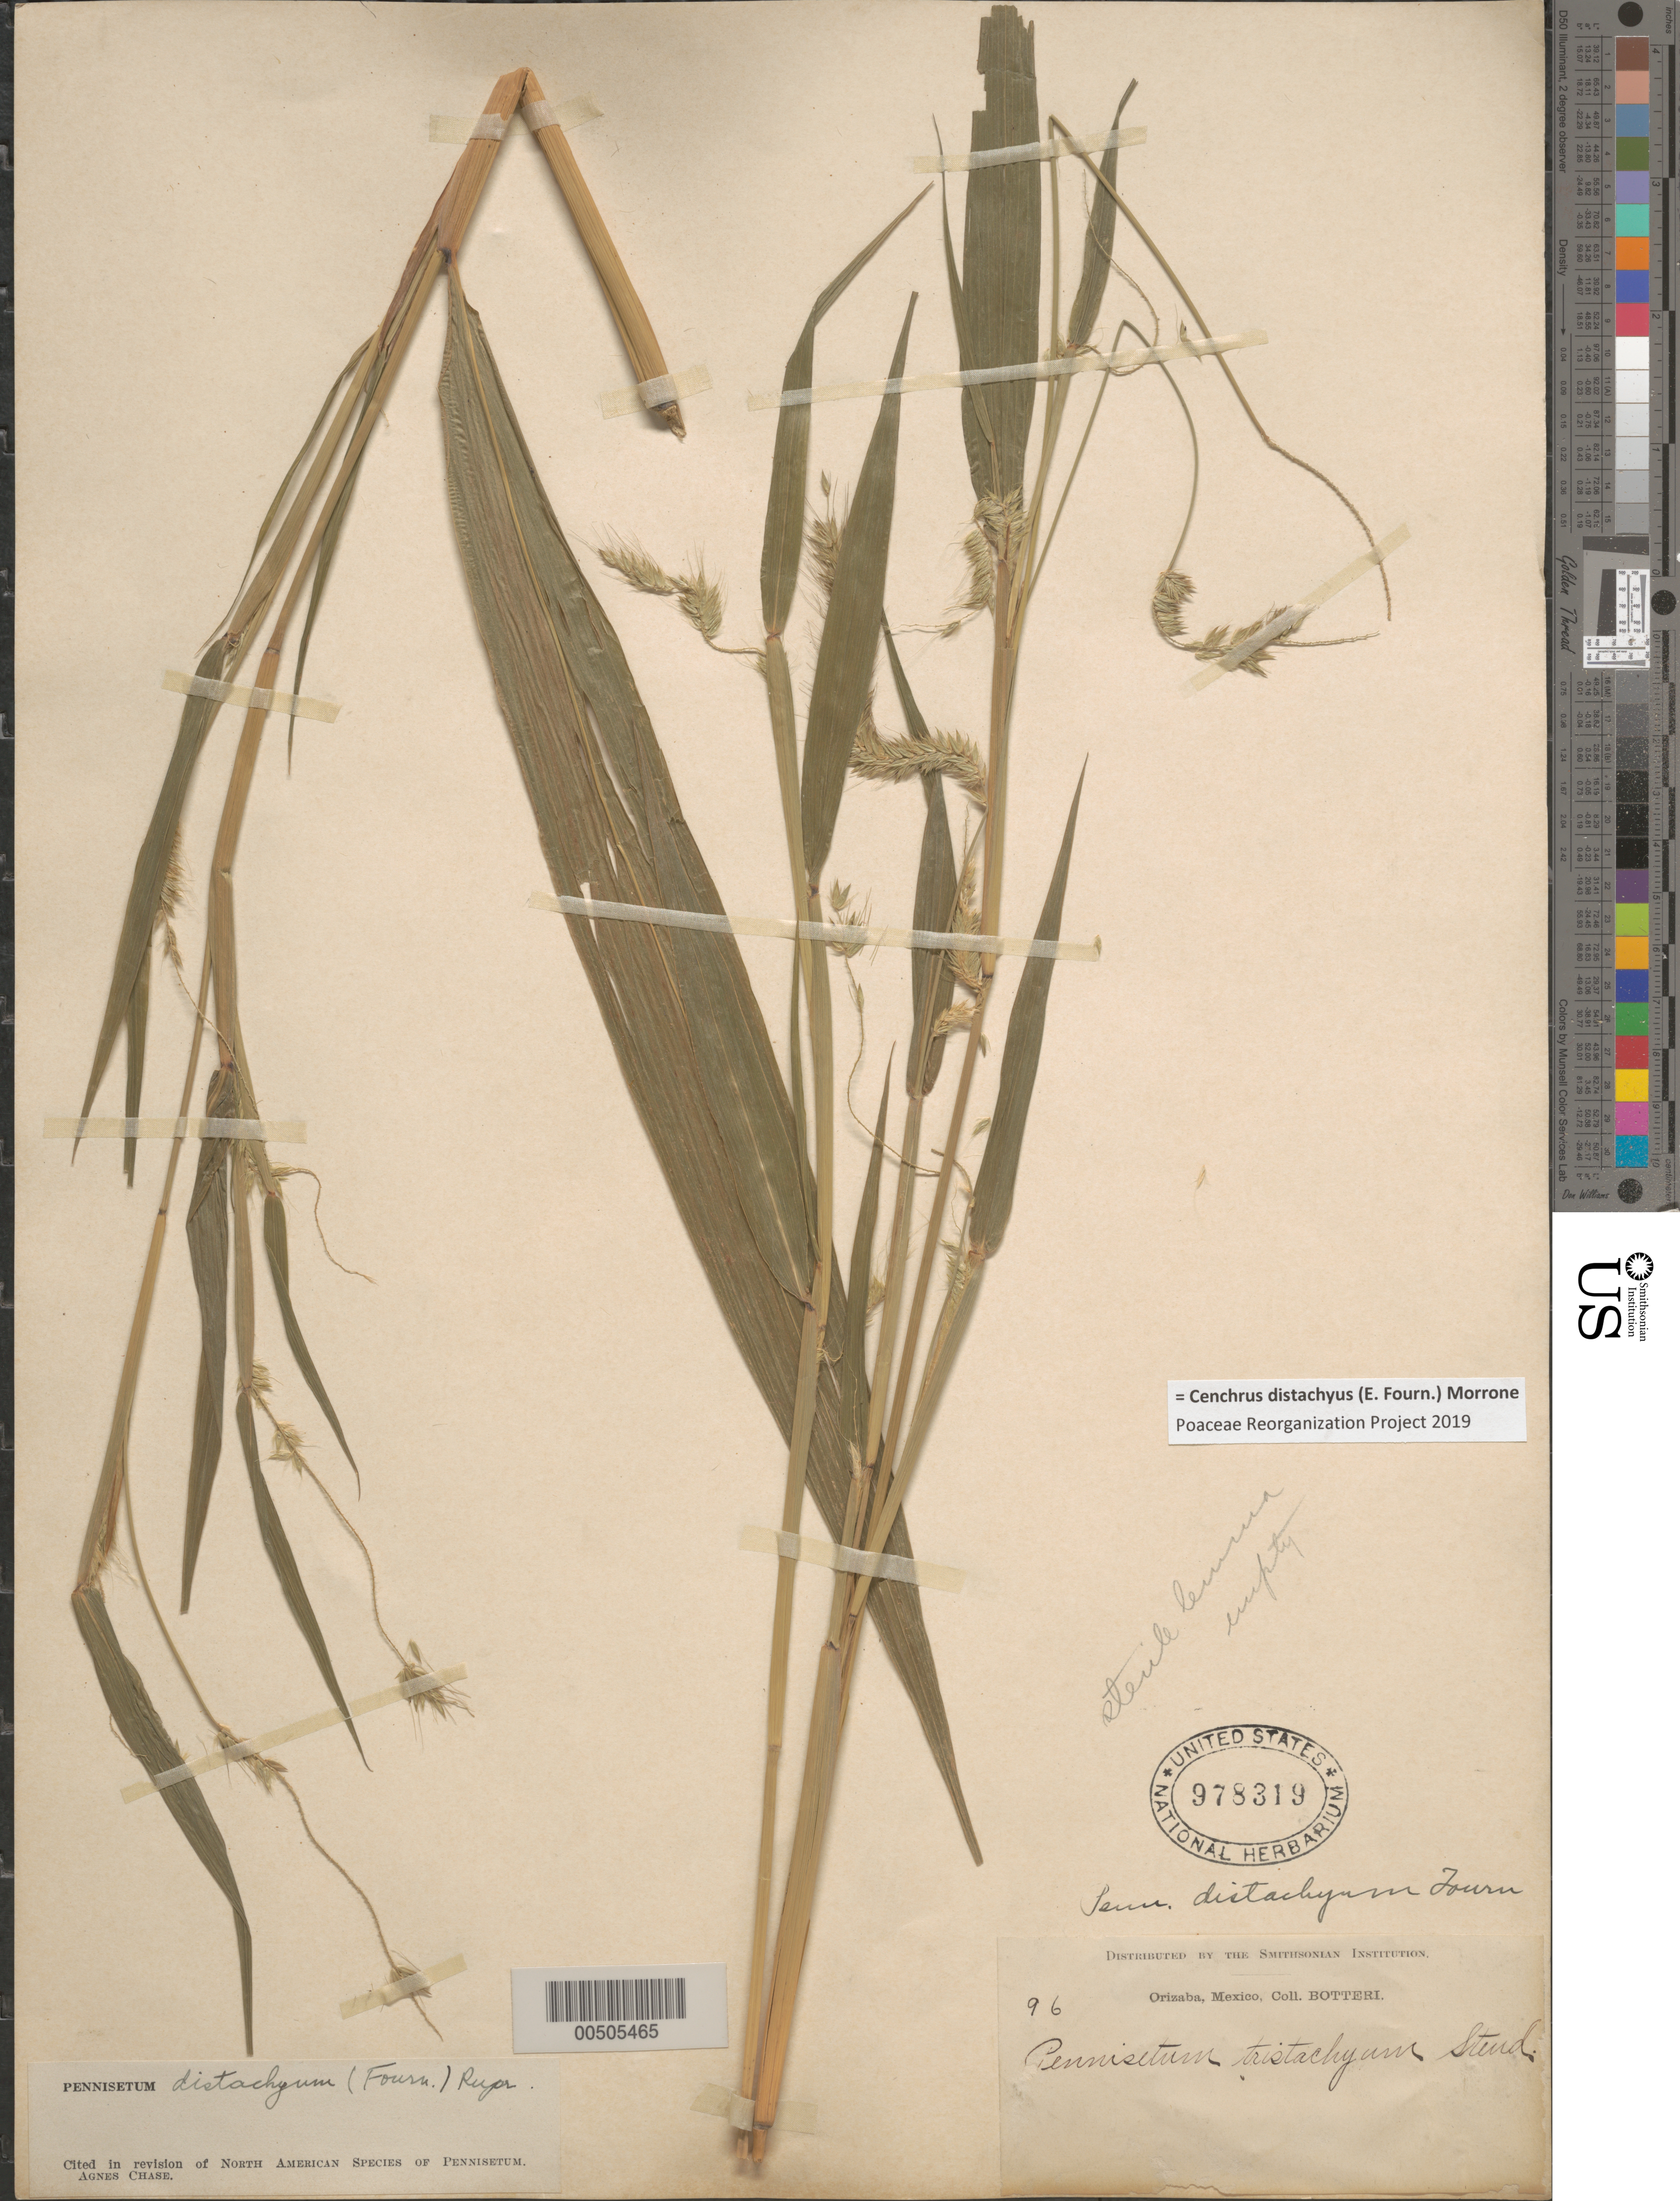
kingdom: Plantae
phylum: Tracheophyta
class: Liliopsida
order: Poales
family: Poaceae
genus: Cenchrus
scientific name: Cenchrus distachyus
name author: (E. Fourn.) Morrone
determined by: Poaceae Reorganization Project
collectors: -. Botteri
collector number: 96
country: Mexico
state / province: Veracruz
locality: Orizaba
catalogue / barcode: US 978319